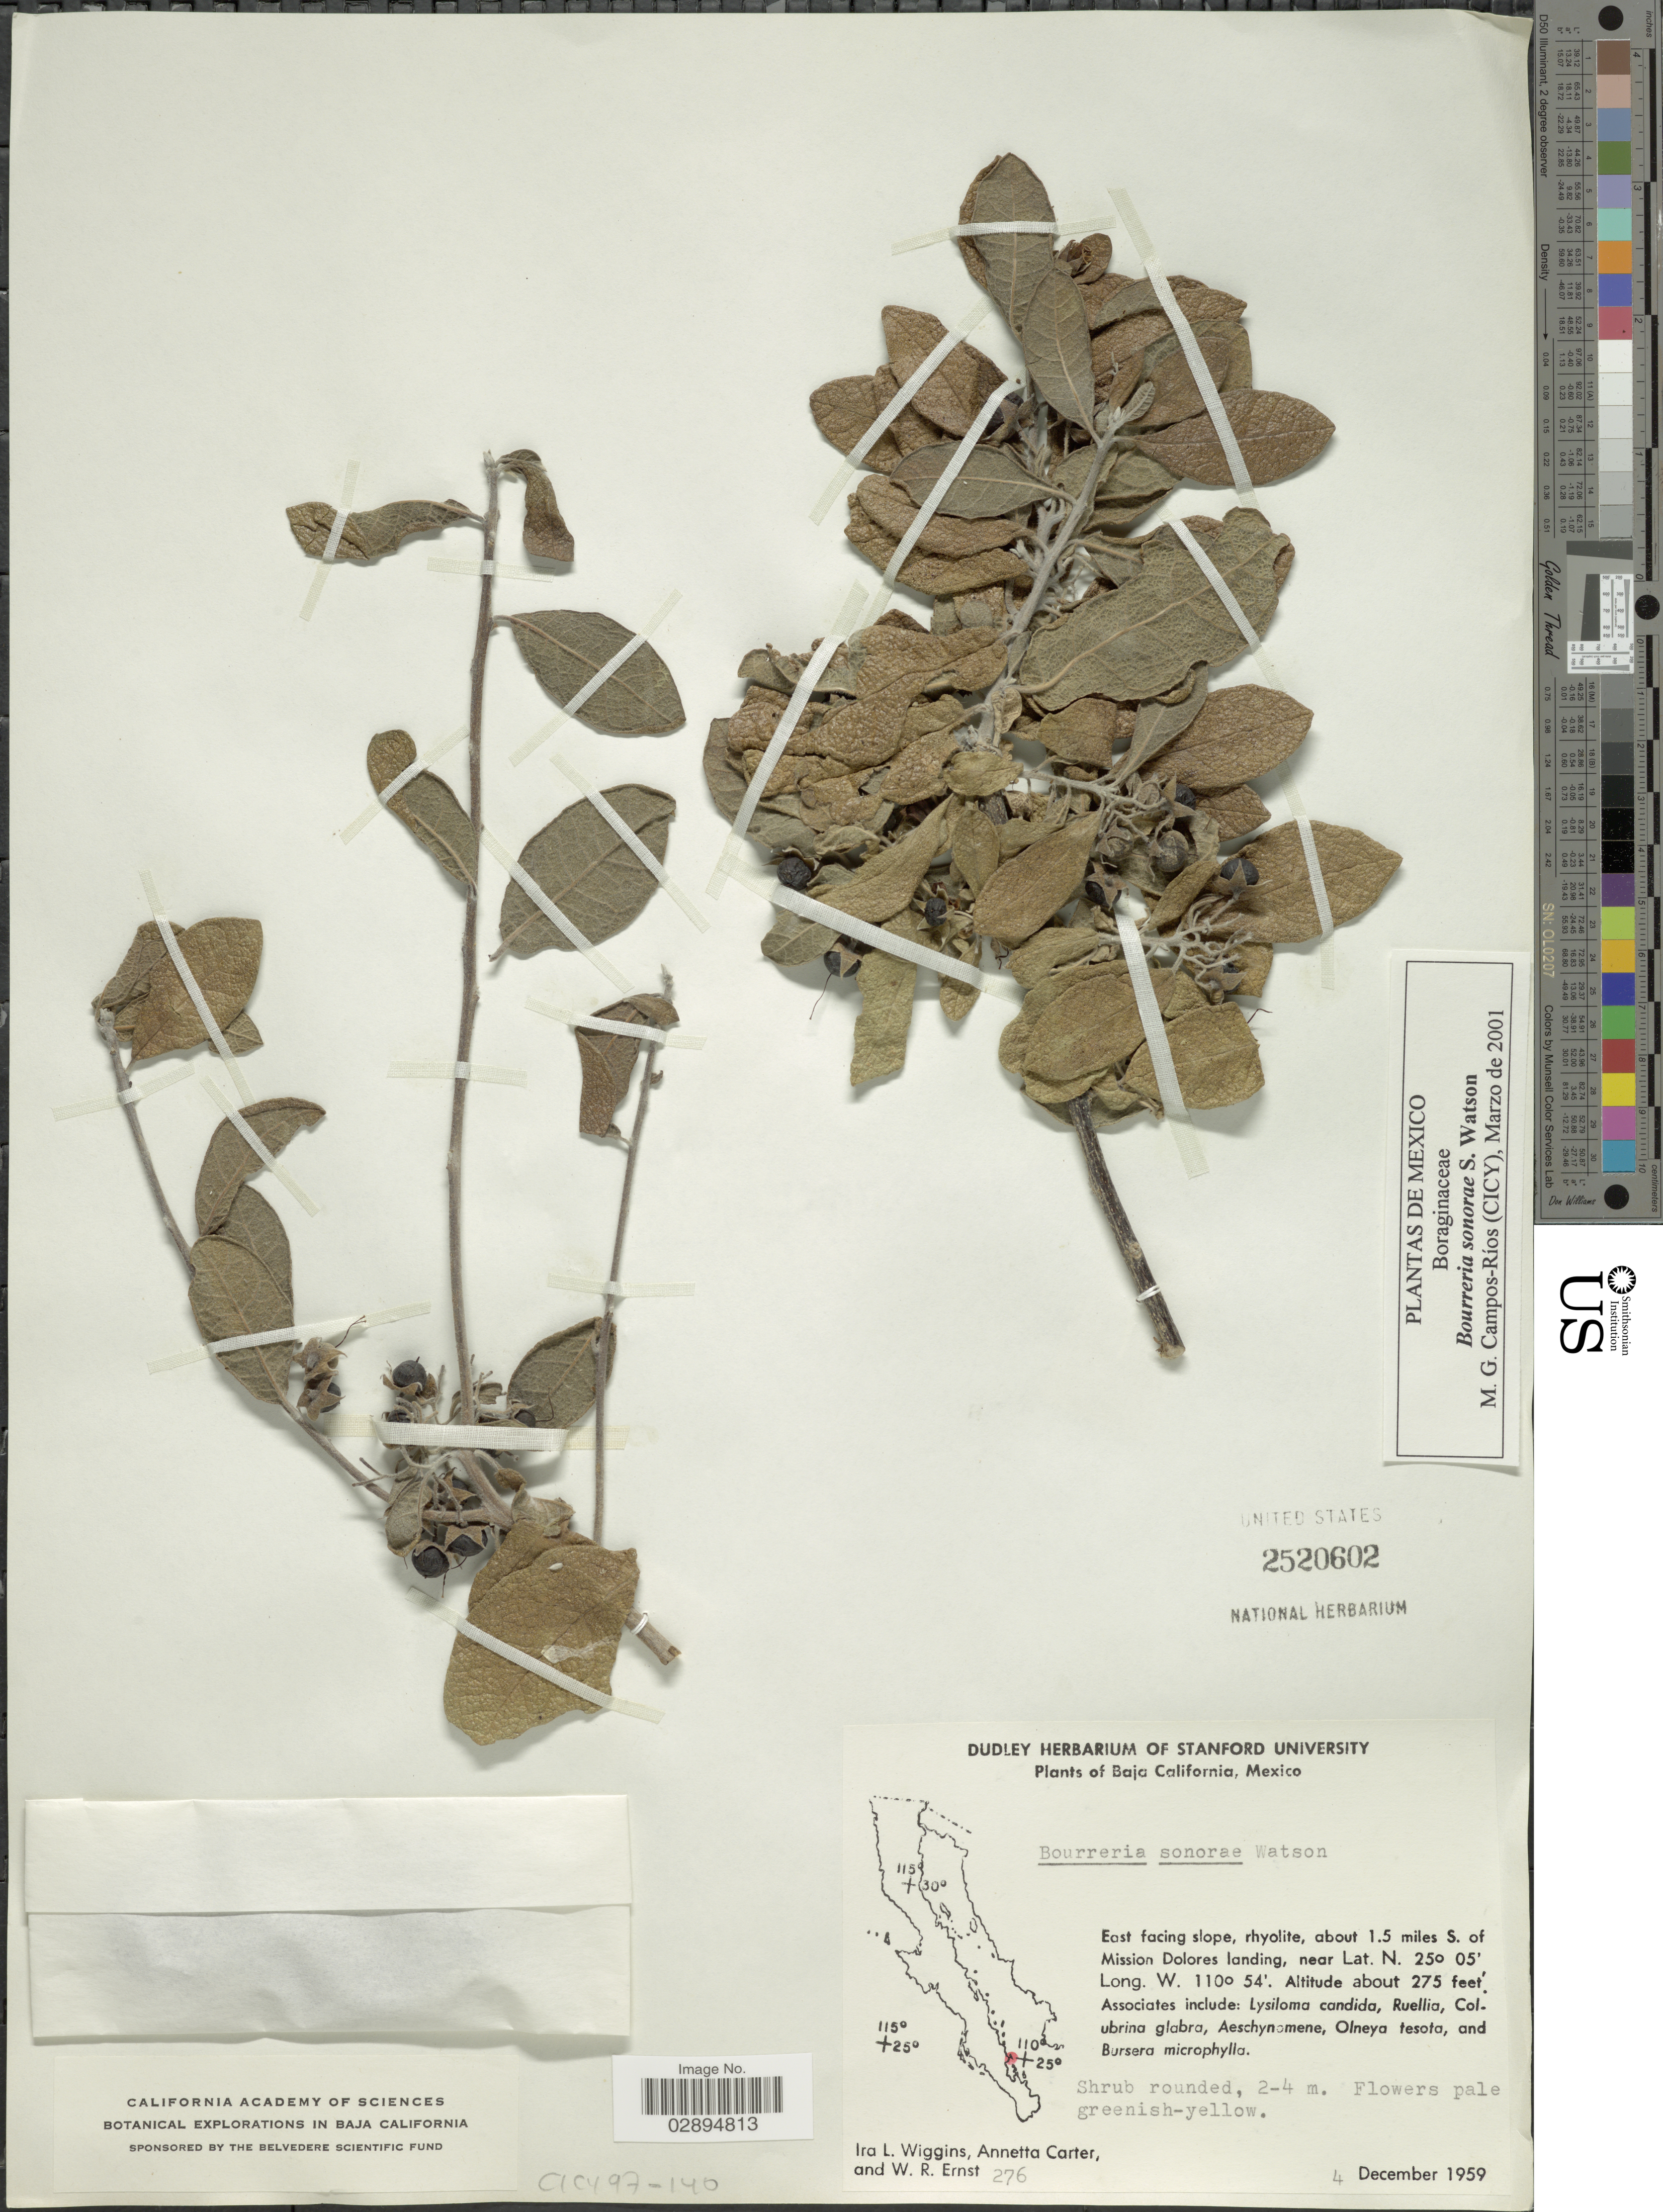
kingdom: Plantae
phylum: Tracheophyta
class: Magnoliopsida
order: Boraginales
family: Ehretiaceae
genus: Bourreria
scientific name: Bourreria sonorae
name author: S. Watson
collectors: I. L. Wiggins, A. Carter & W. R. Ernst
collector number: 276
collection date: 1959-12-04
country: Mexico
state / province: Baja California Sur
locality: Baja California. East facing slope, rhyolite, about 1.5 miles S. of Mission Dolores landing.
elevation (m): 84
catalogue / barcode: US 2520602